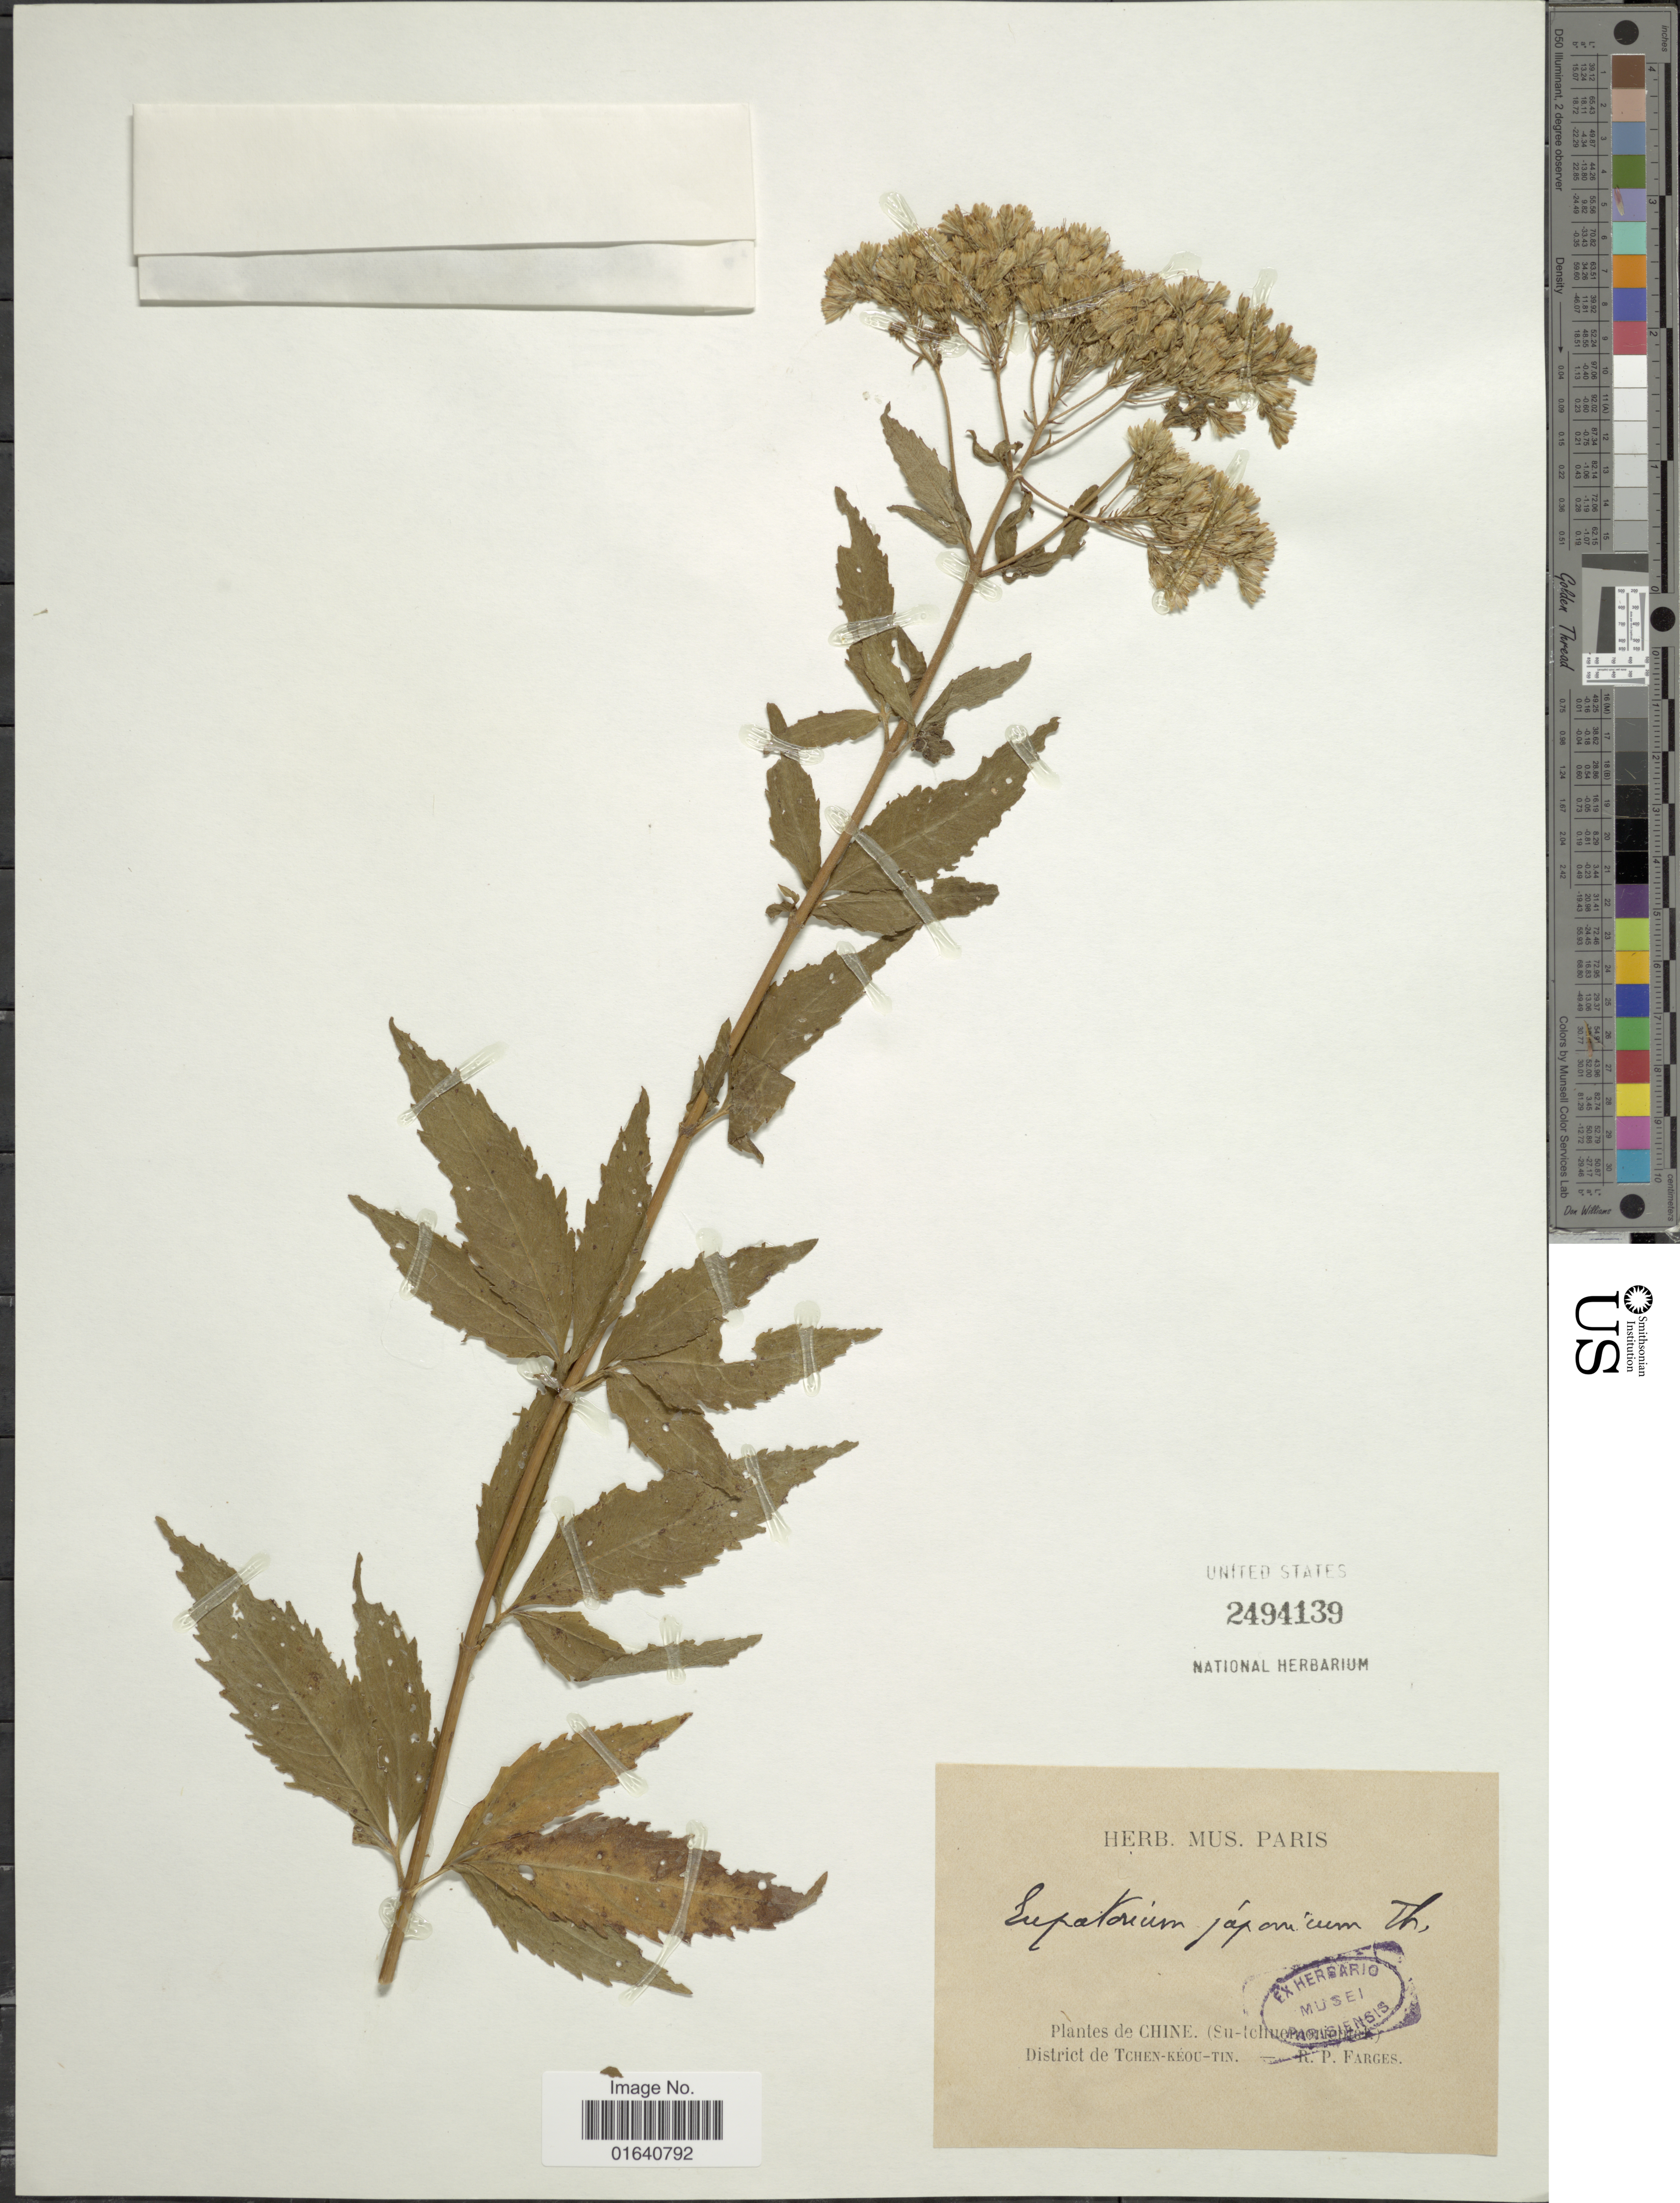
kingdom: Plantae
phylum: Tracheophyta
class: Magnoliopsida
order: Asterales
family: Asteraceae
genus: Eupatorium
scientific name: Eupatorium japonicum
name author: Thunb.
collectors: R. Farges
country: China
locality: (Su-tcgu [illegible text]) District de Tchen-Kéou-Tin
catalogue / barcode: US 2494139